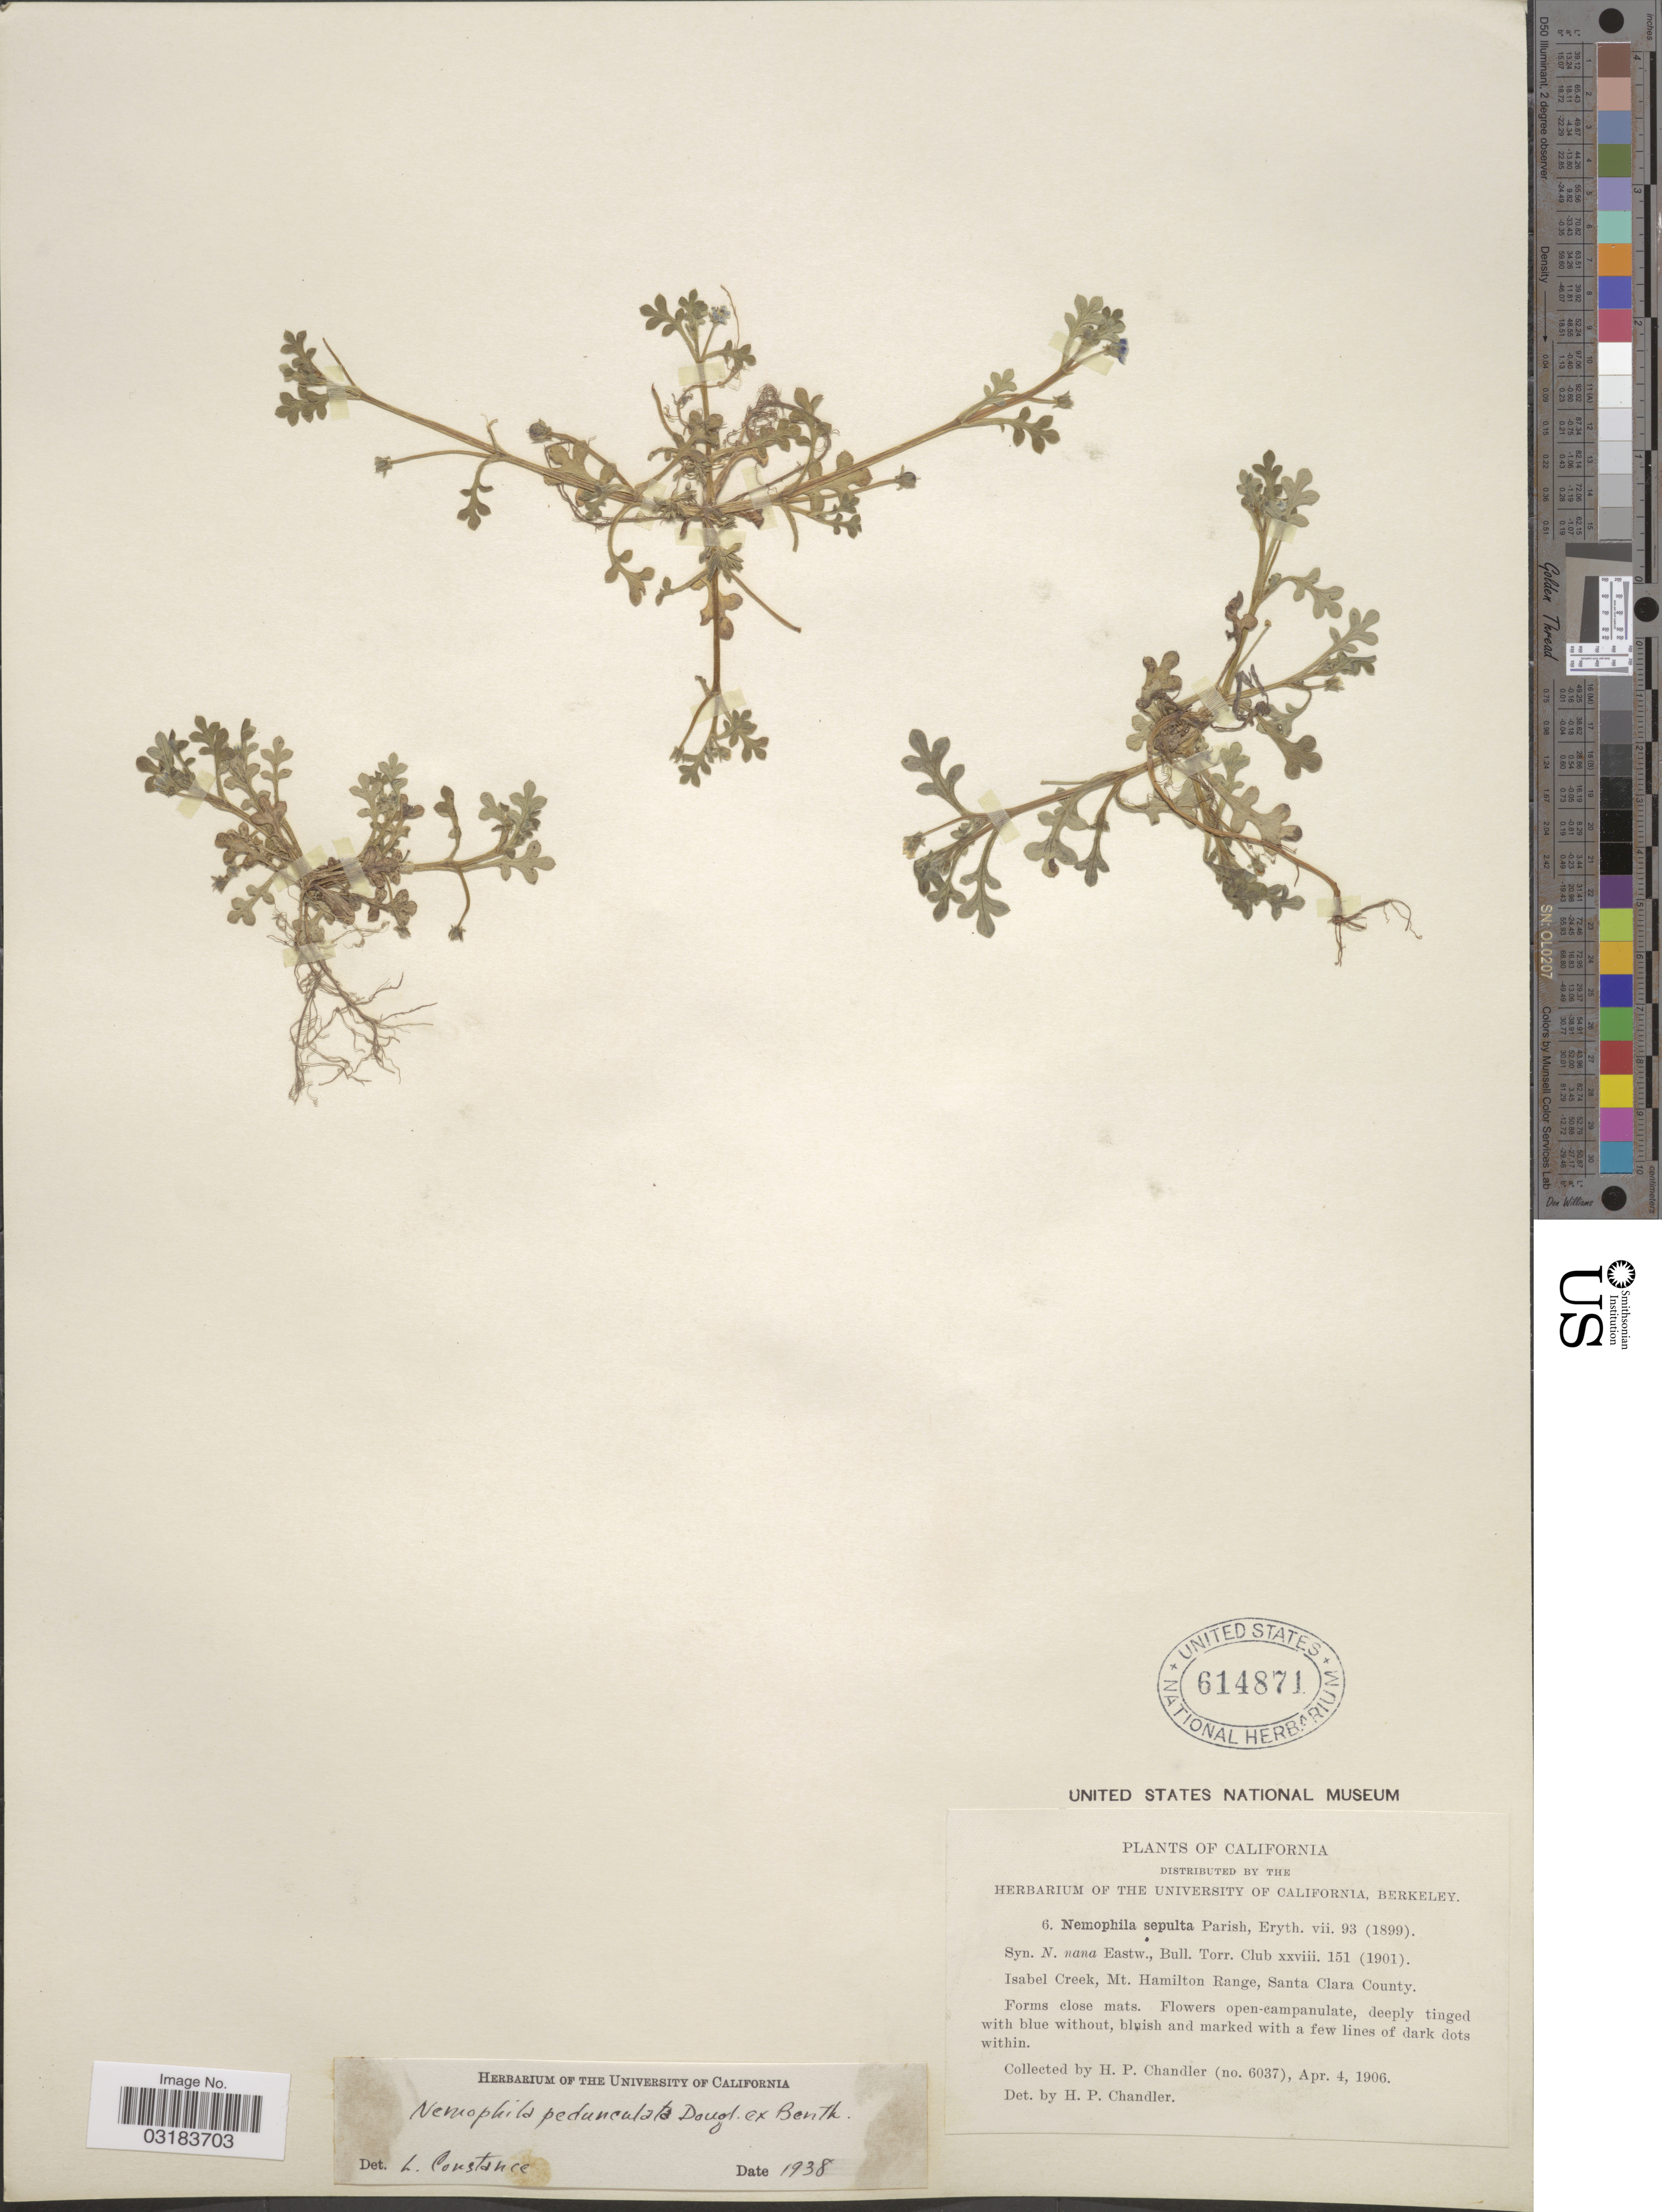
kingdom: Plantae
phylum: Tracheophyta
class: Magnoliopsida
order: Boraginales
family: Hydrophyllaceae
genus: Nemophila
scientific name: Nemophila pedunculata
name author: Douglas ex Benth.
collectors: H. Chandler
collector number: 6037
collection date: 1906-04-04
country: United States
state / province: California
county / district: Santa Clara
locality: Isabel Creek, Mt. Hamilton Range, Santa Clara County.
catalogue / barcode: US 614871